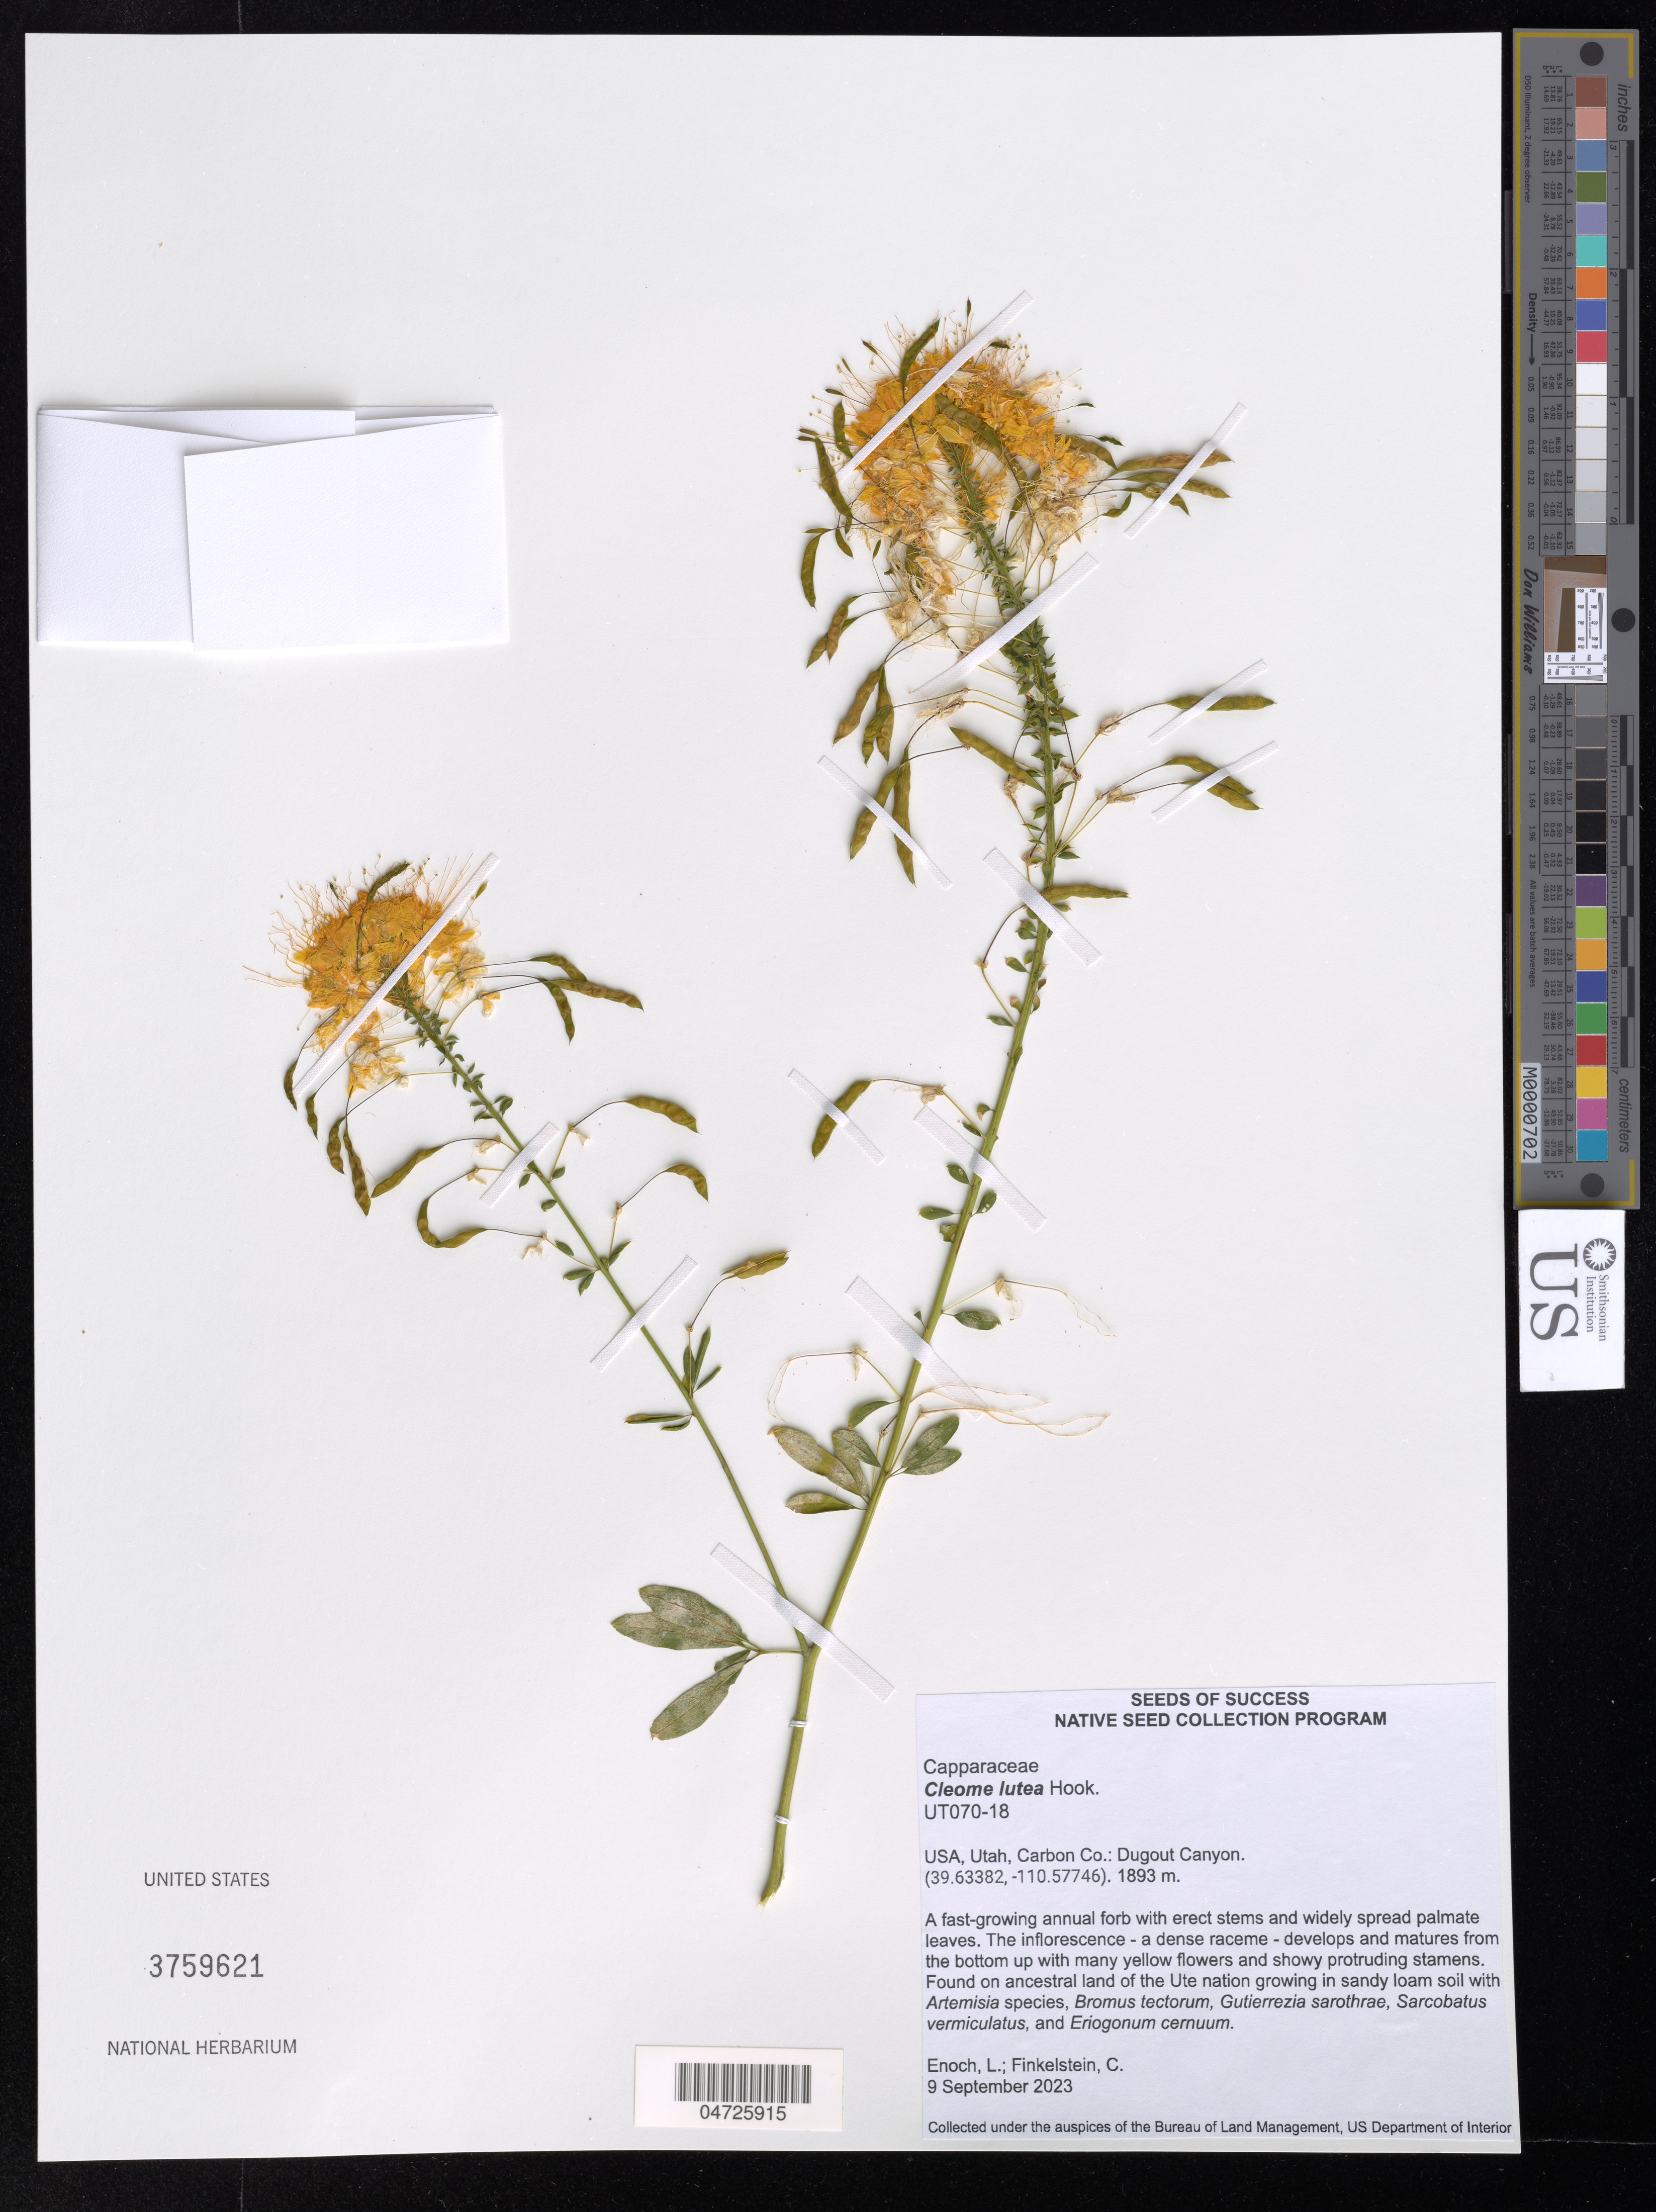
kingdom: Plantae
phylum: Tracheophyta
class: Magnoliopsida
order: Brassicales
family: Cleomaceae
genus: Cleomella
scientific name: Cleomella lutea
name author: (Hook.) Roalson & J.C. Hall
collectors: L. Enoch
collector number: UT070-18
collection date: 2023-09-09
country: United States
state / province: Utah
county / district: Carbon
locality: Carbon Co.: Dugout Canyon.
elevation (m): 1893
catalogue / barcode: US 3759621